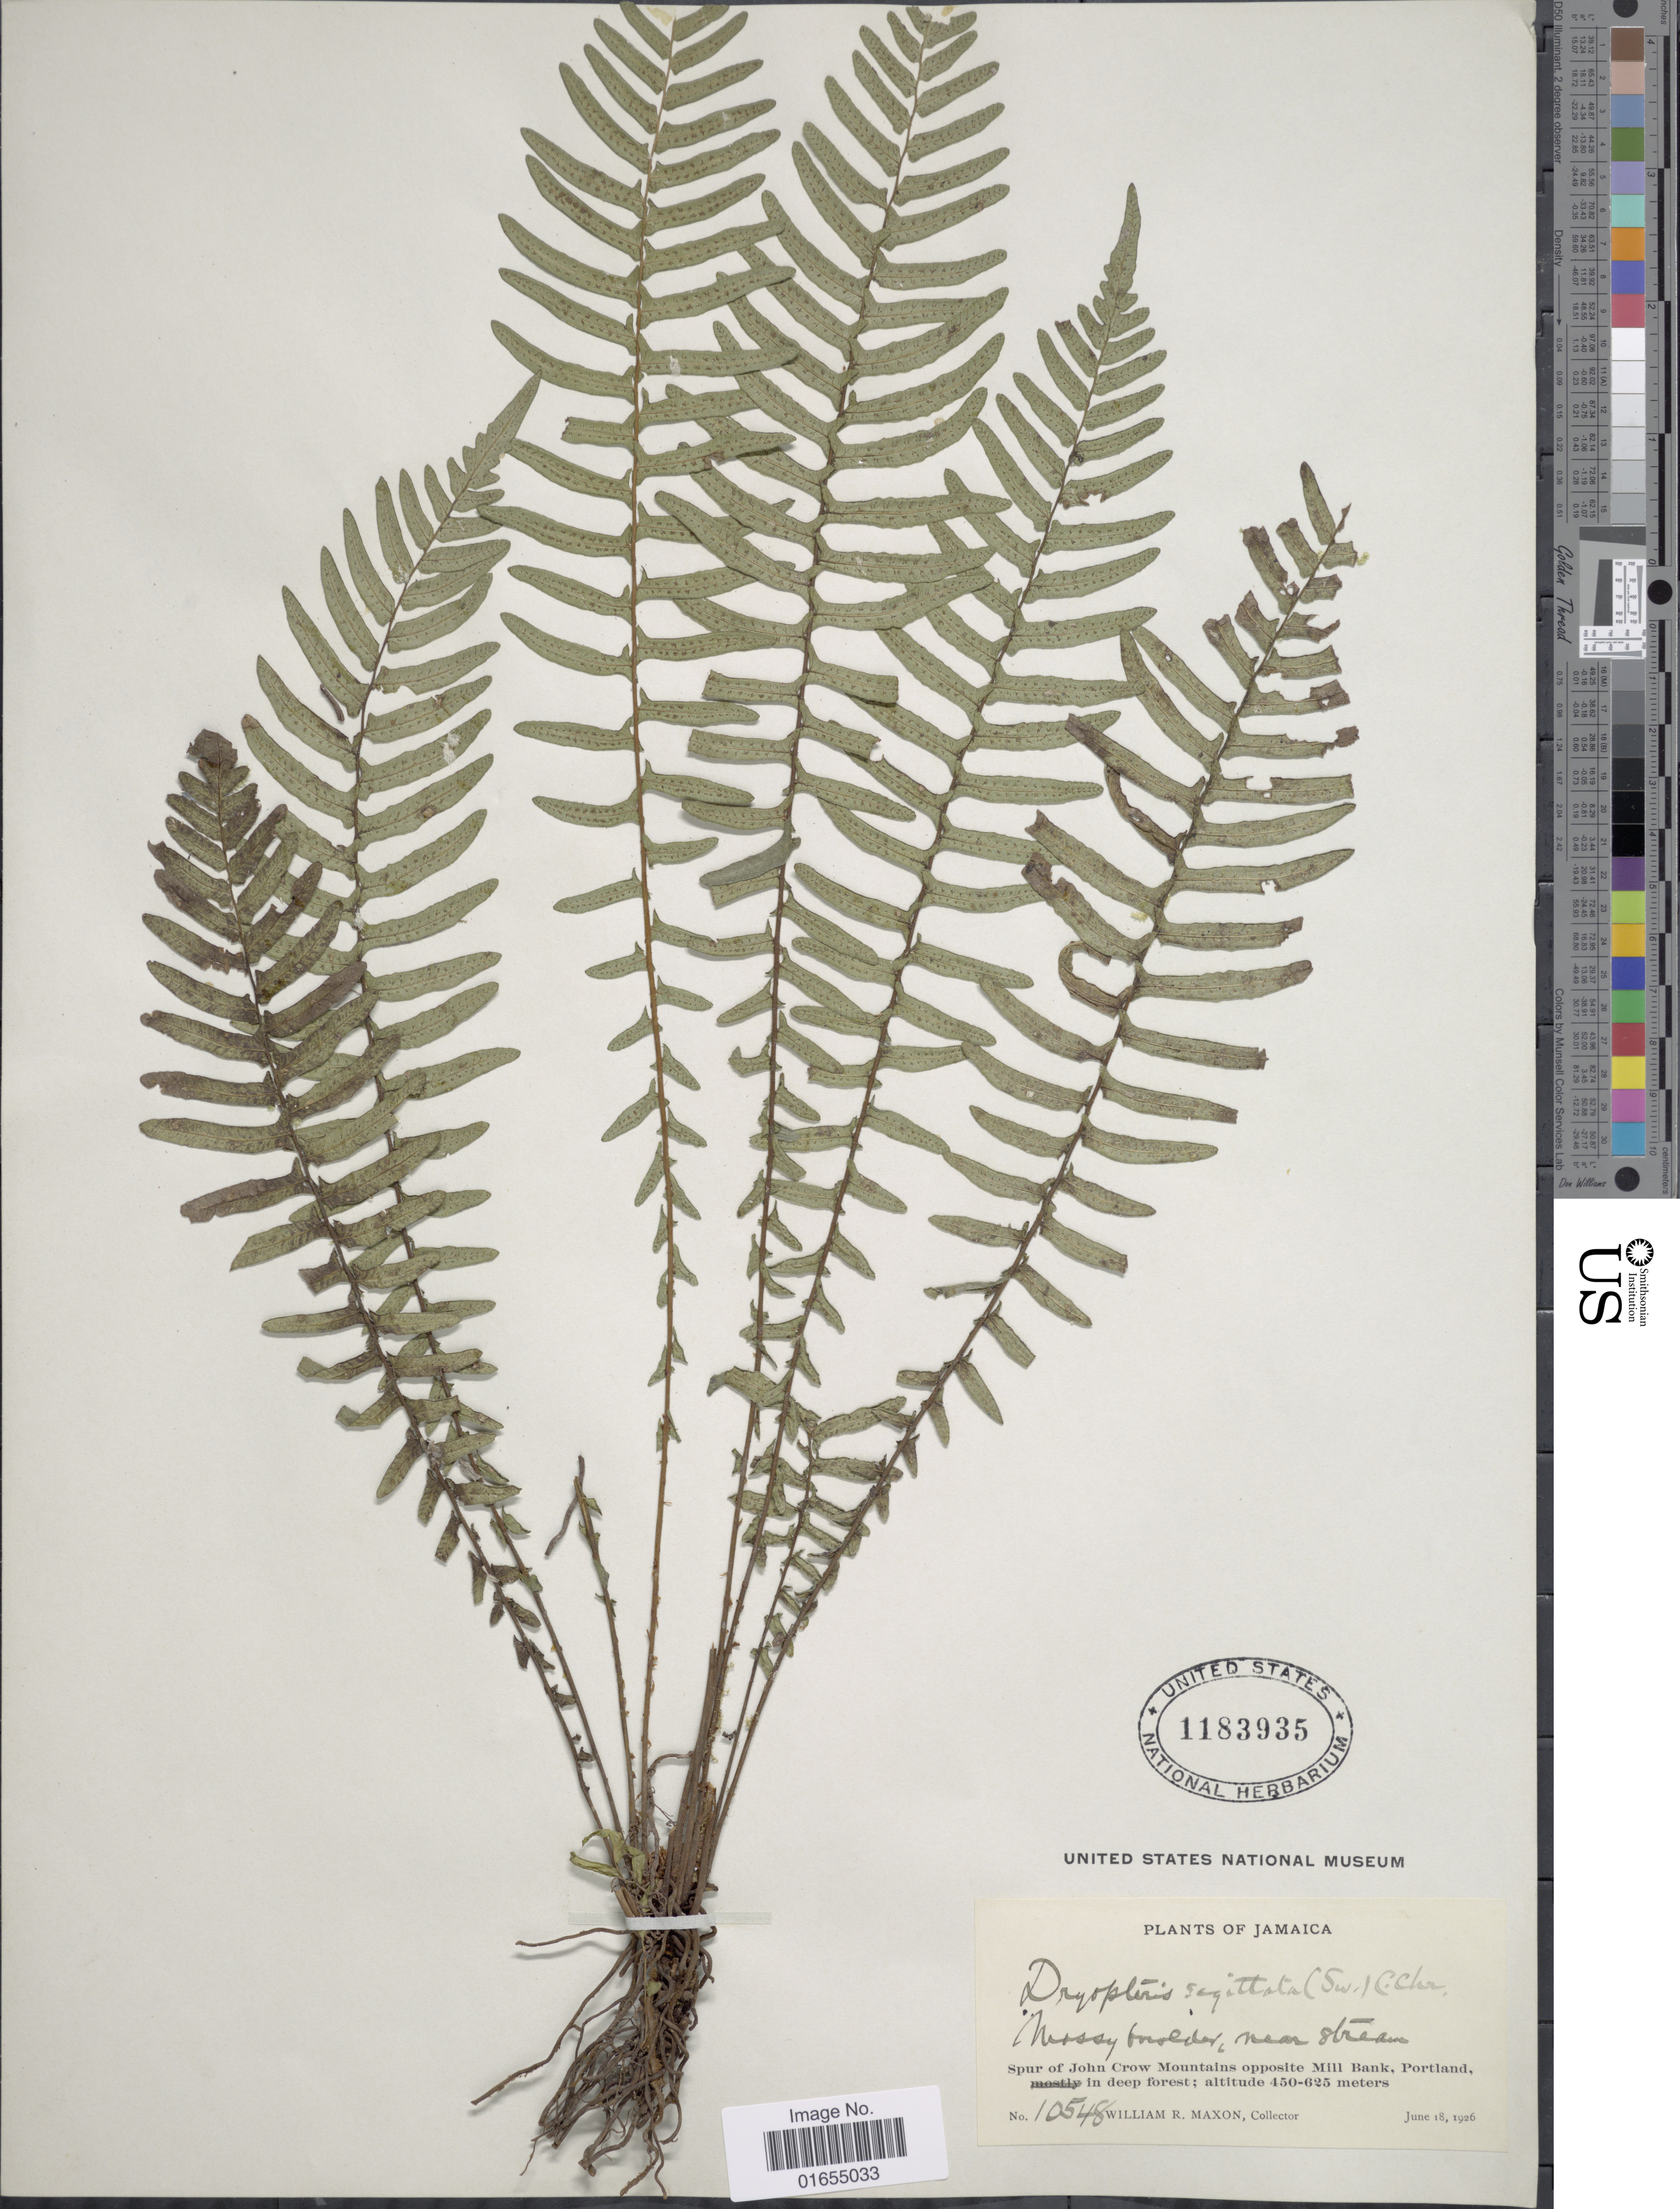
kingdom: Plantae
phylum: Tracheophyta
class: Polypodiopsida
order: Polypodiales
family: Thelypteridaceae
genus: Goniopteris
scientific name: Goniopteris sagittata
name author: (Sw.) Pic. Serm.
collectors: W. R. Maxon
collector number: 10548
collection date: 1926-06-18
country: Jamaica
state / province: Portland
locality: Spur of John Crow Mountains oppsite Mill Bank, in deep forest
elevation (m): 450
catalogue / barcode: US 1183935